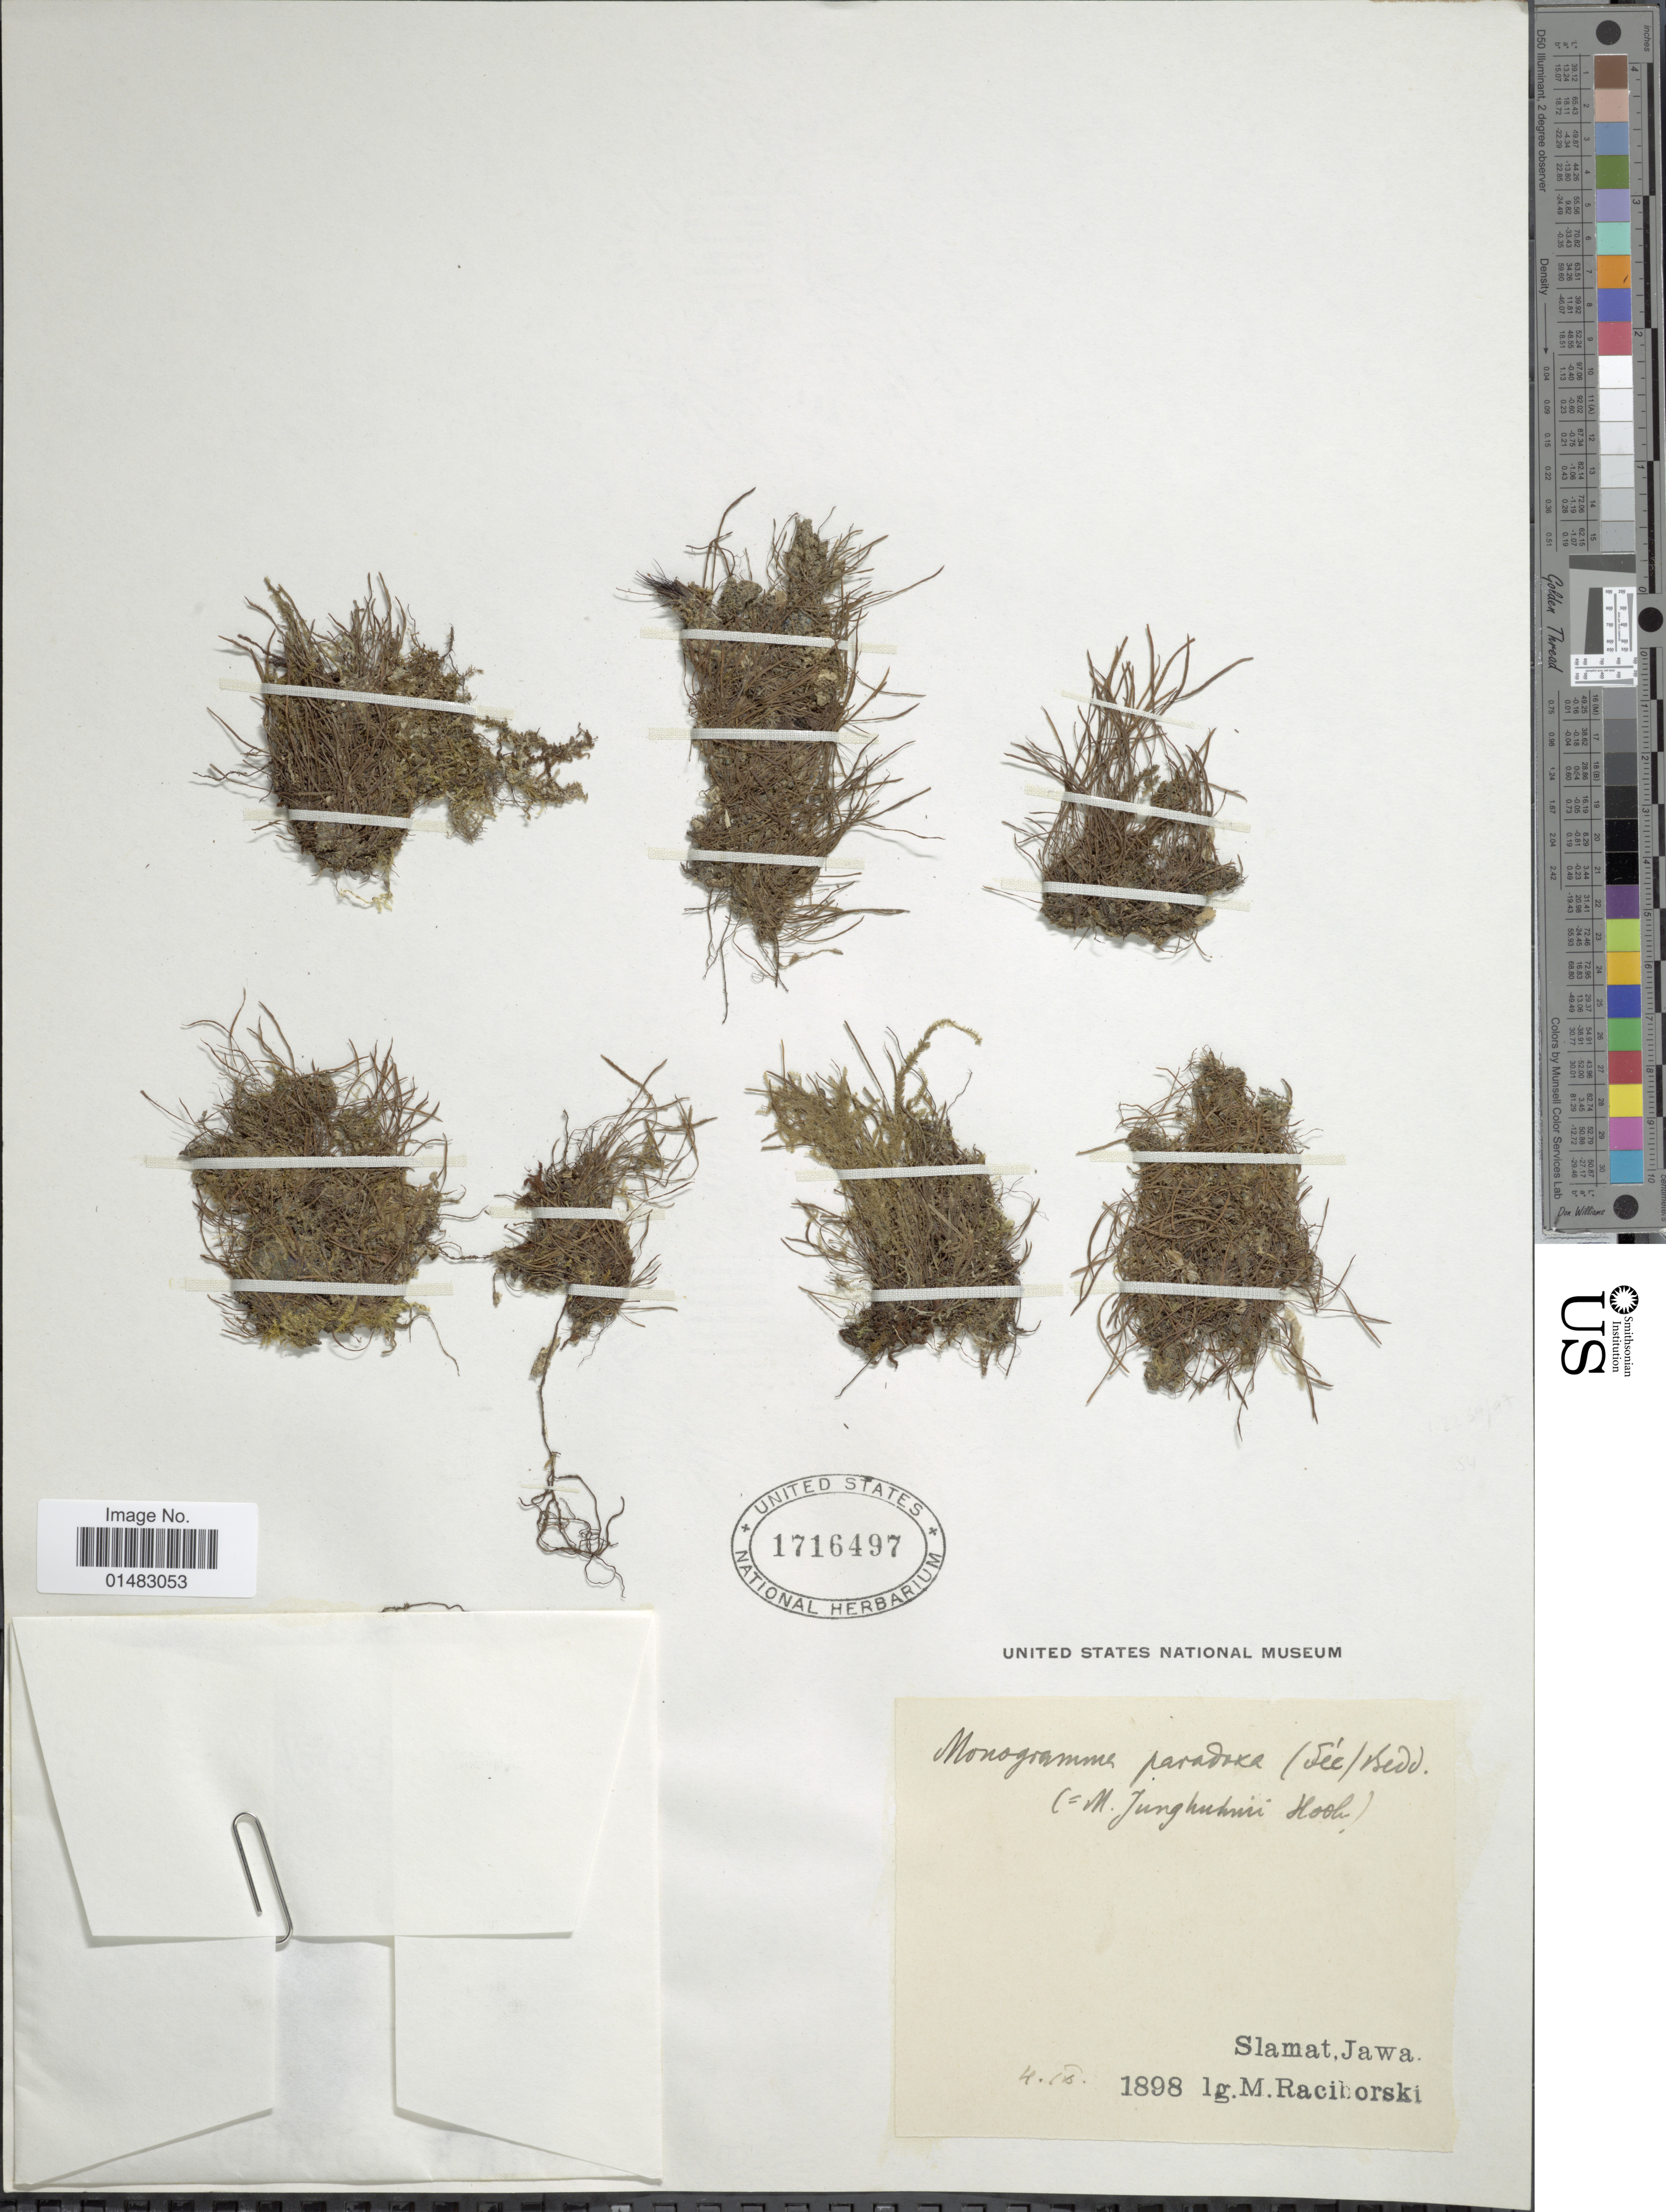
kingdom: Plantae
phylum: Tracheophyta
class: Polypodiopsida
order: Polypodiales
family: Pteridaceae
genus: Vaginularia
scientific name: Vaginularia paradoxa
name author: (Fée) Mett. ex Miq.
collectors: M. Raciborski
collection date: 1898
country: Indonesia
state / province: Java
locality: Slamat Java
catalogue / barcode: US 1716497